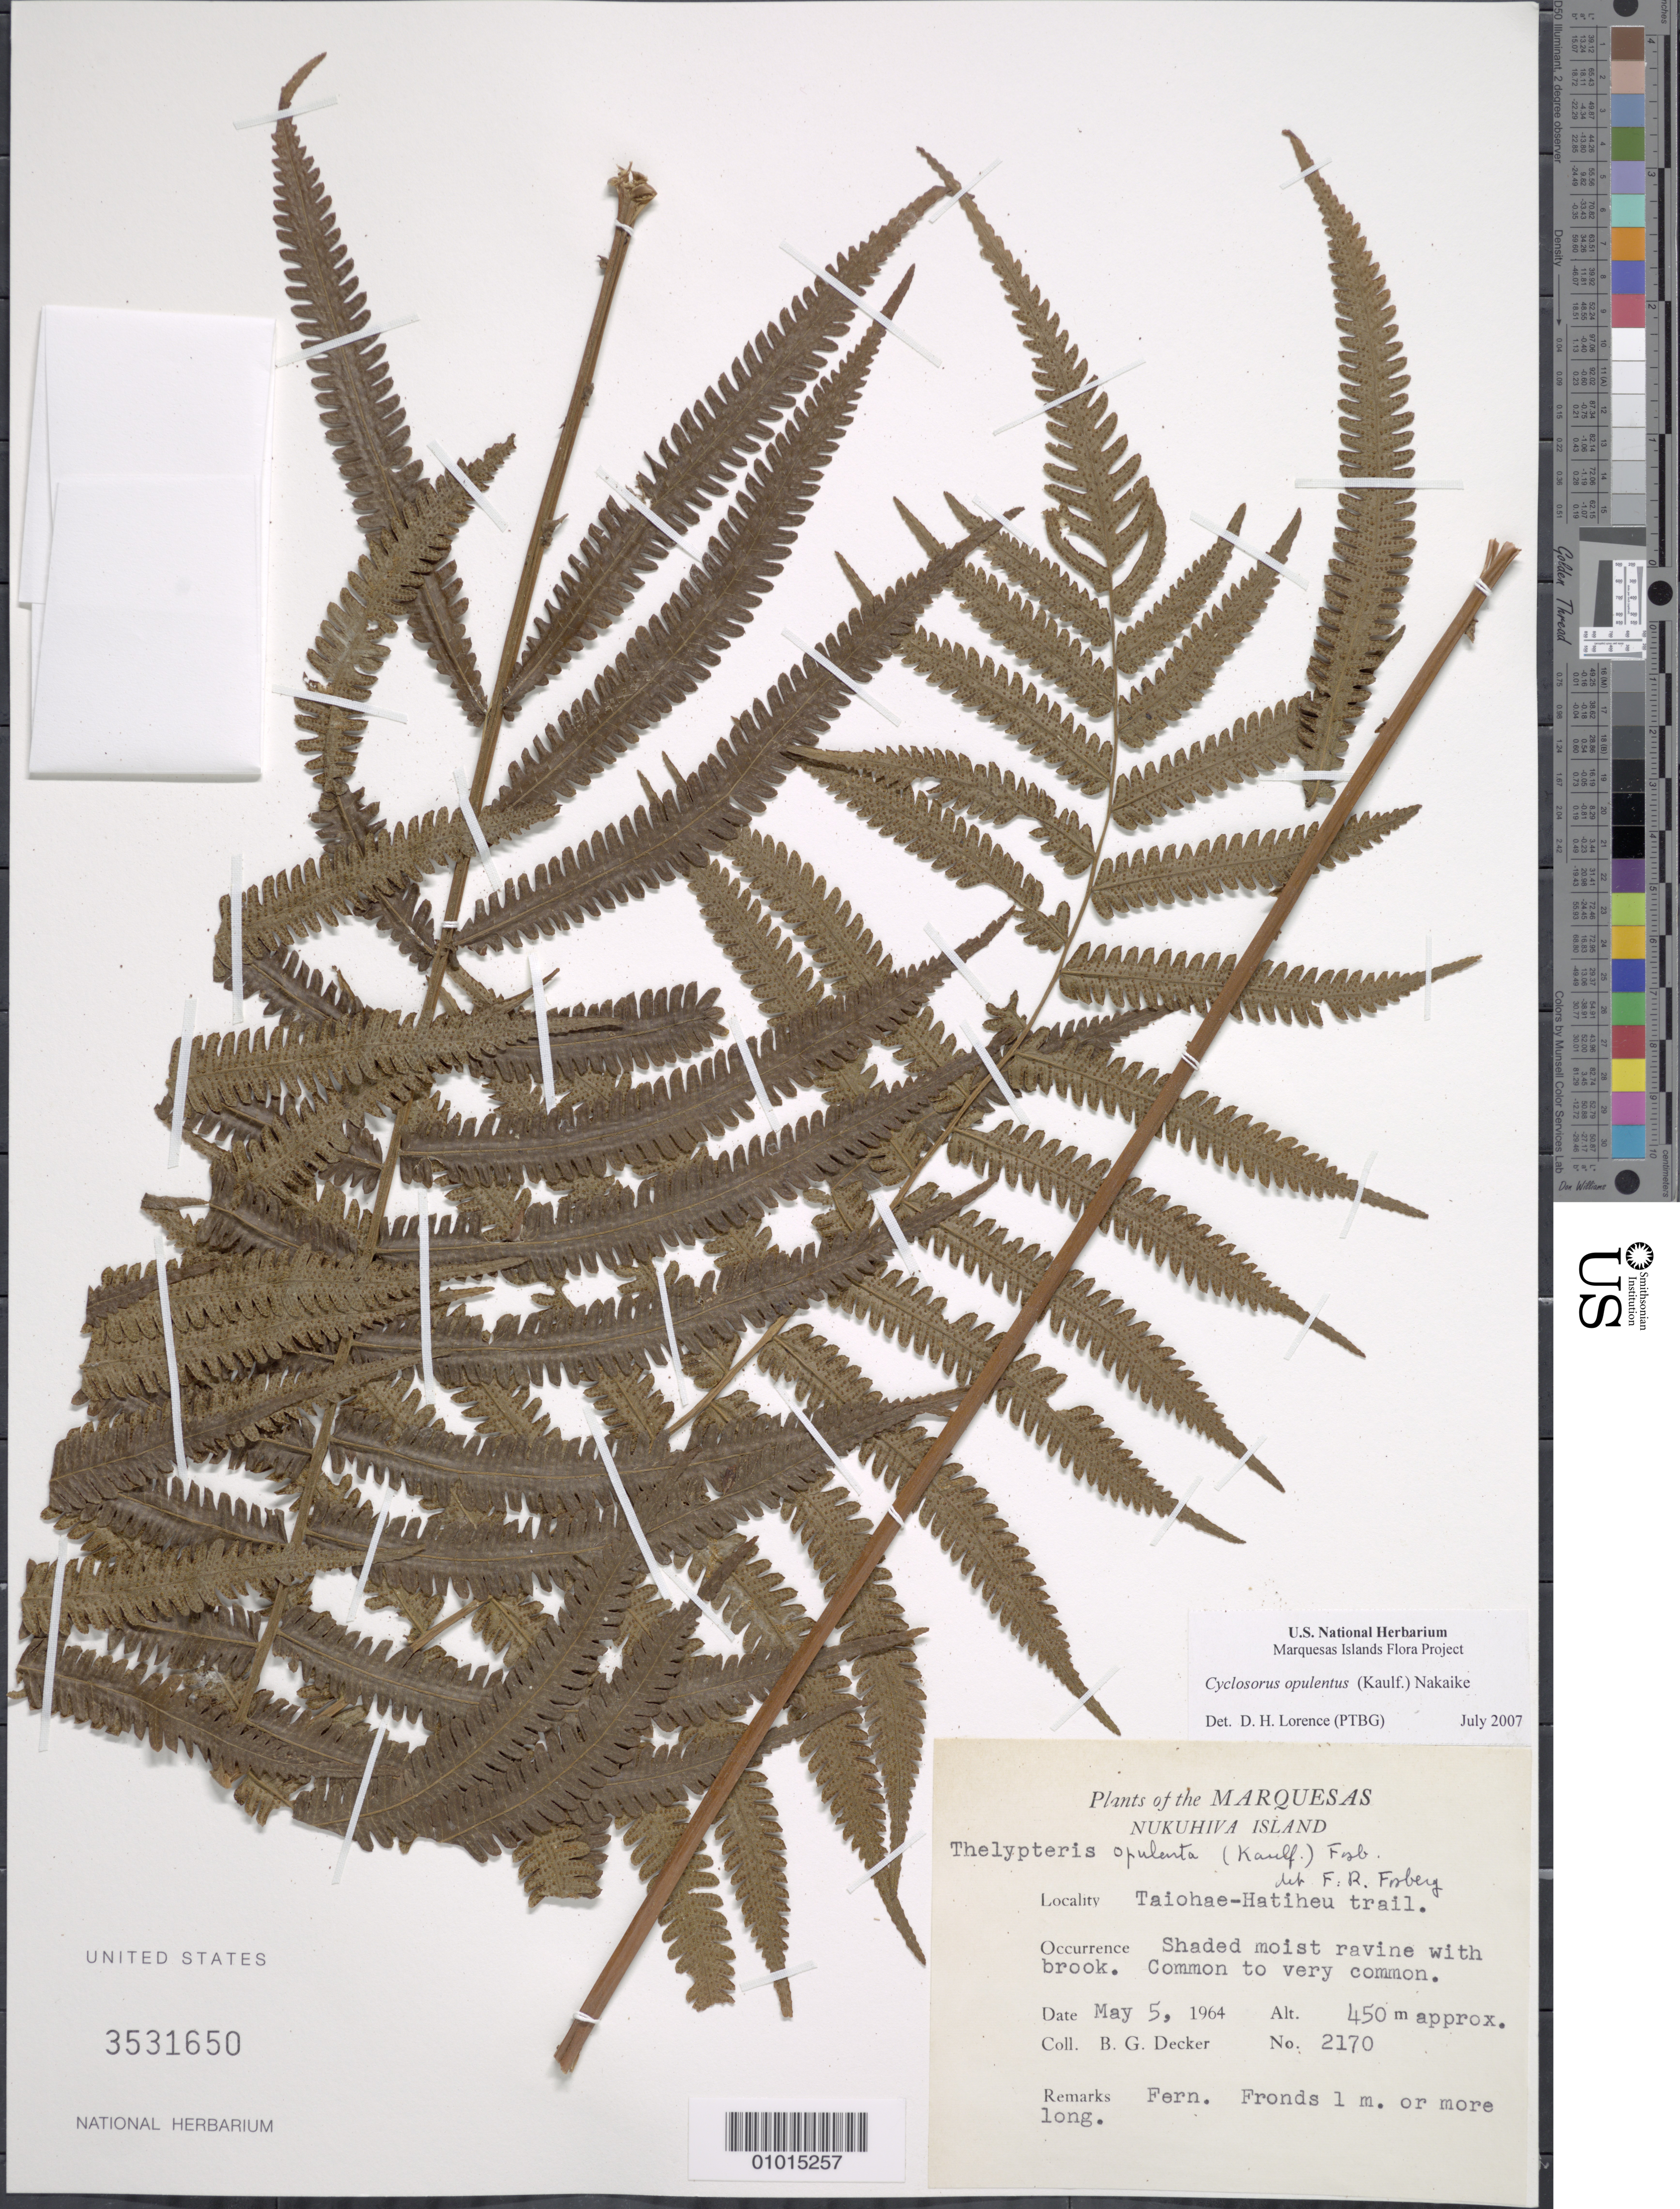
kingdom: Plantae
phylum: Tracheophyta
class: Polypodiopsida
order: Polypodiales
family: Thelypteridaceae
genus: Amphineuron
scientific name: Amphineuron opulentum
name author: (Kaulf.) Holttum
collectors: B. G. Decker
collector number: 2170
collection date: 1964-05-05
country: French Polynesia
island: Nuku Hiva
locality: Taiohae-Hatiheu trail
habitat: Shaded moist ravine with brook; common to very common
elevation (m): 450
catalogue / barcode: US 3531650